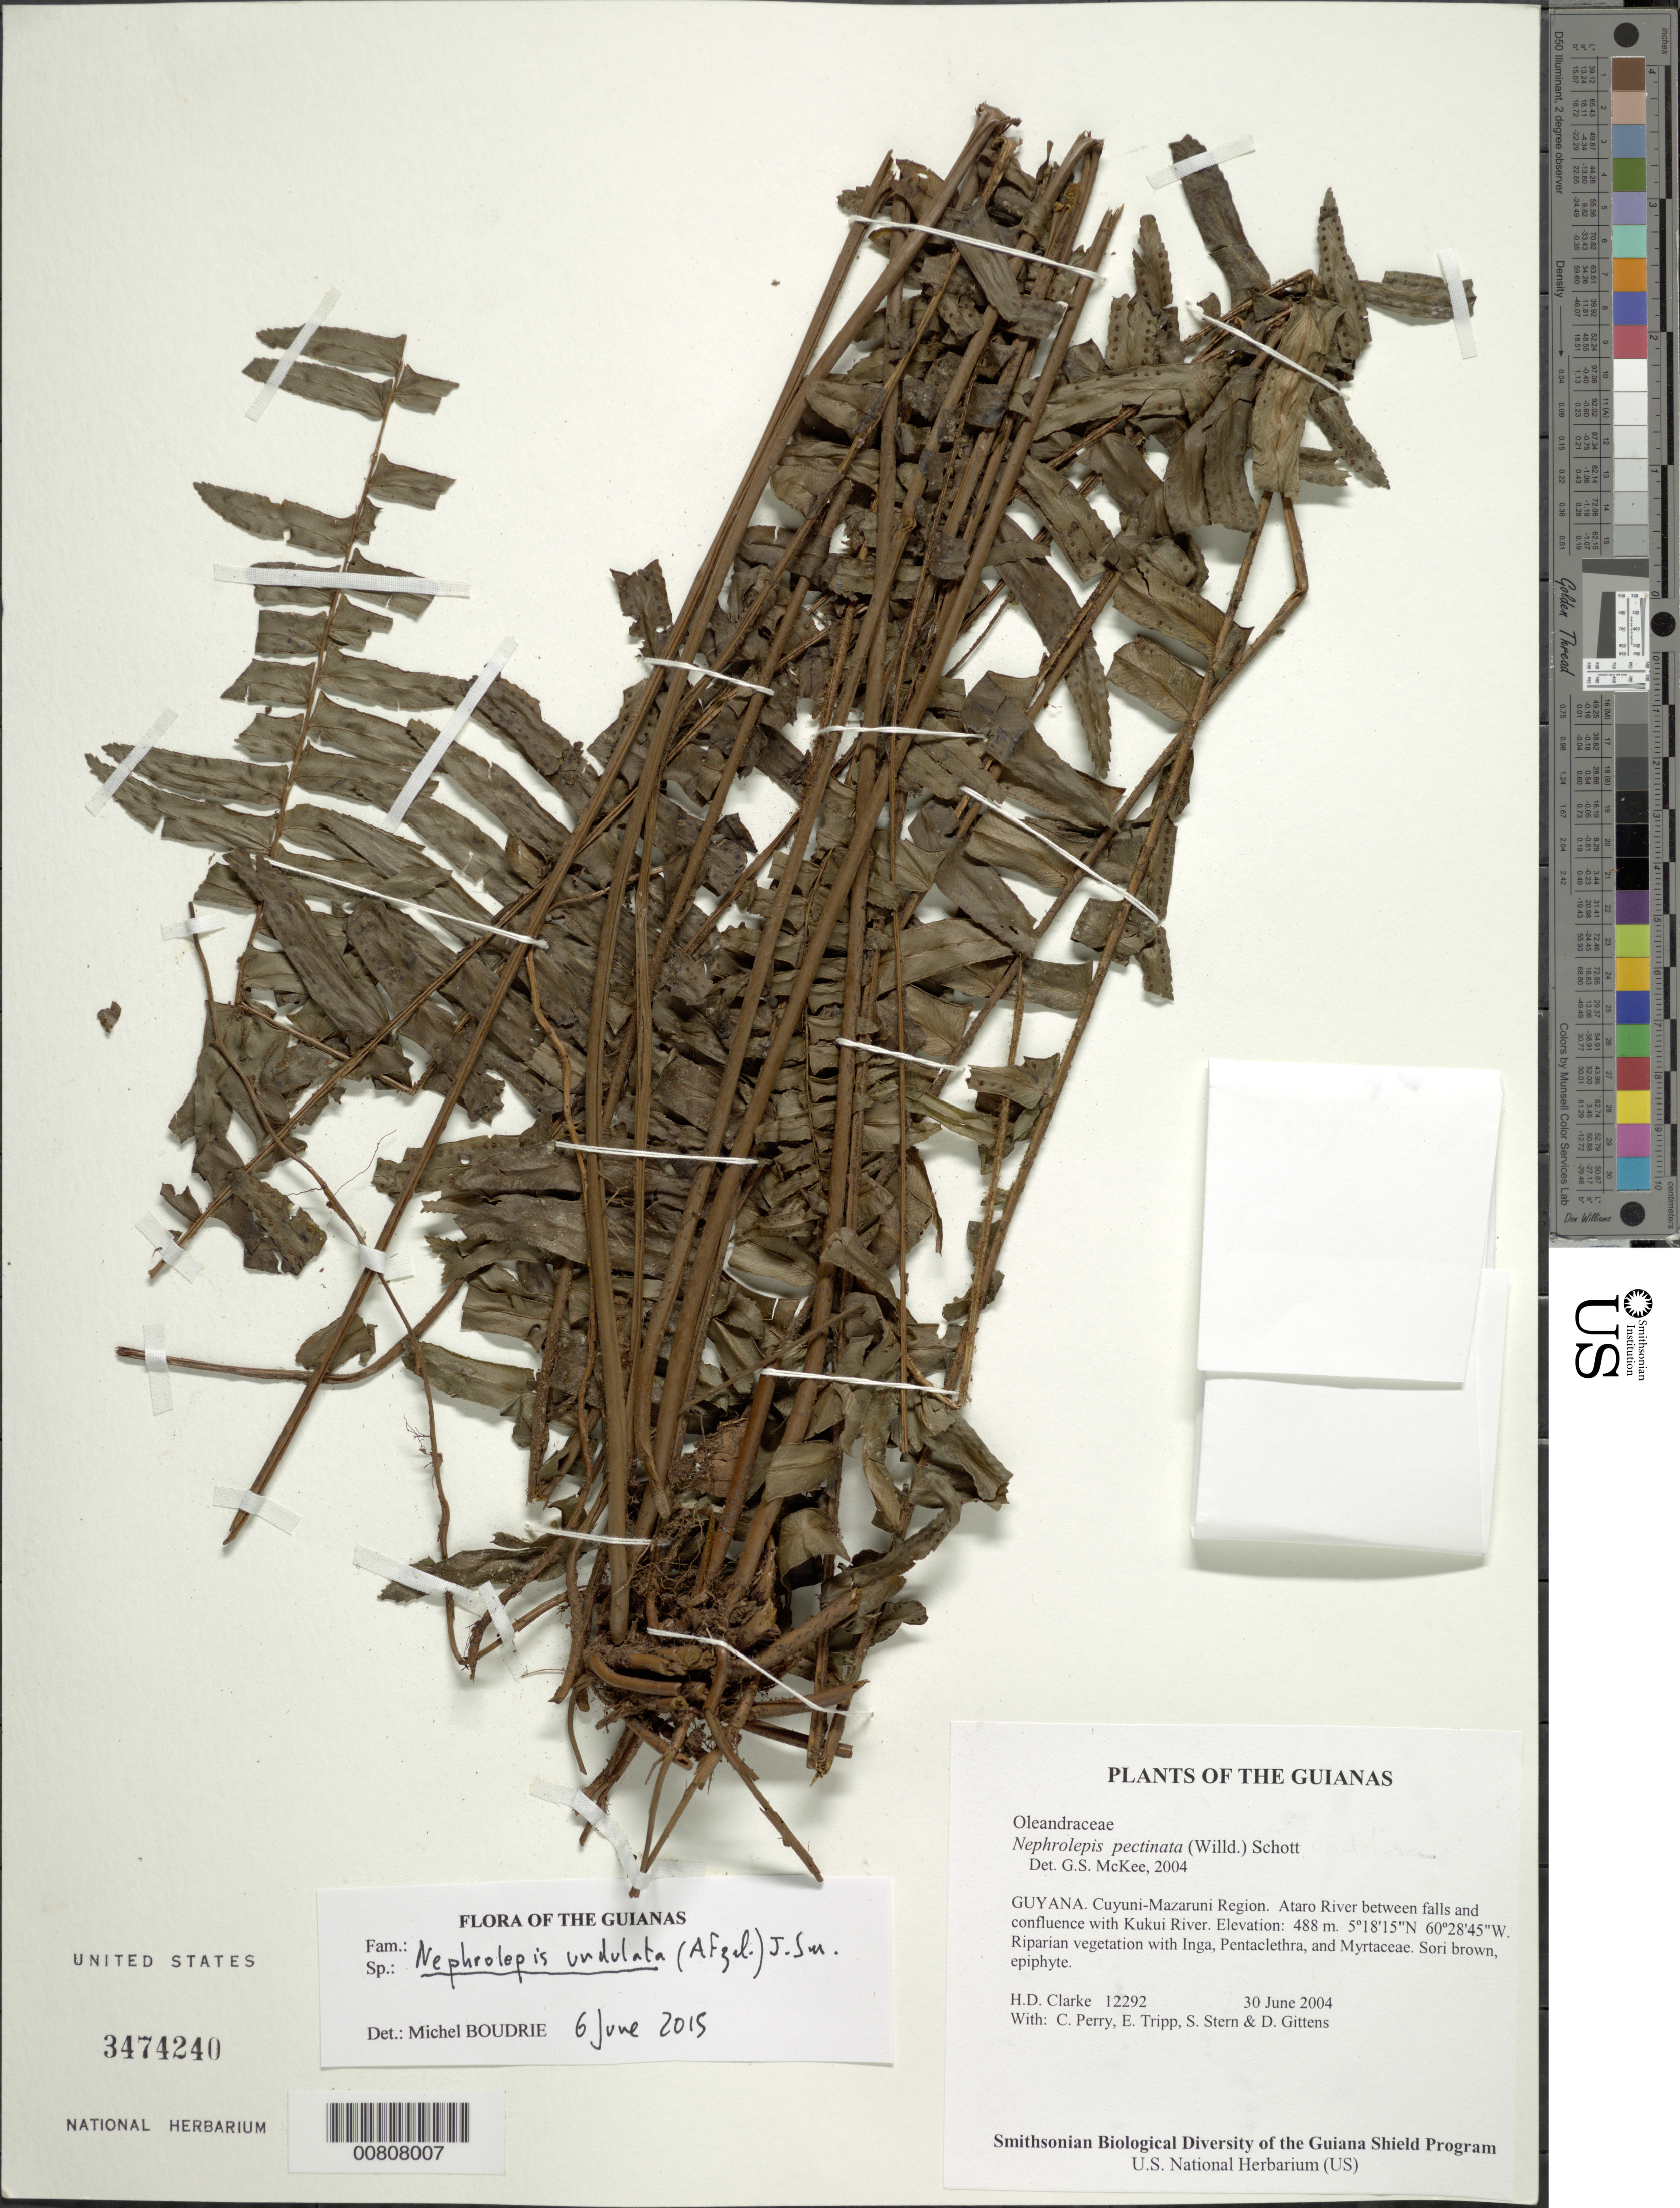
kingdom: Plantae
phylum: Tracheophyta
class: Polypodiopsida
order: Polypodiales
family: Nephrolepidaceae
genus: Nephrolepis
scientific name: Nephrolepis undulata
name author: J. Sm.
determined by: Boudrie, M.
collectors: H. D. Clarke, C. Perry, E. Tripp, S. R. Stern & D. Gittens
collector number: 12292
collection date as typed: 30 June 2004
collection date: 2004-06-30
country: Guyana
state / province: Cuyuni-Mazaruni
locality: Ataro River between falls and confluence with Kukui River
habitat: Riparian vegetation with Inga, Pentaclethra, and Myrtaceae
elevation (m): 488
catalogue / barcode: US 3474240